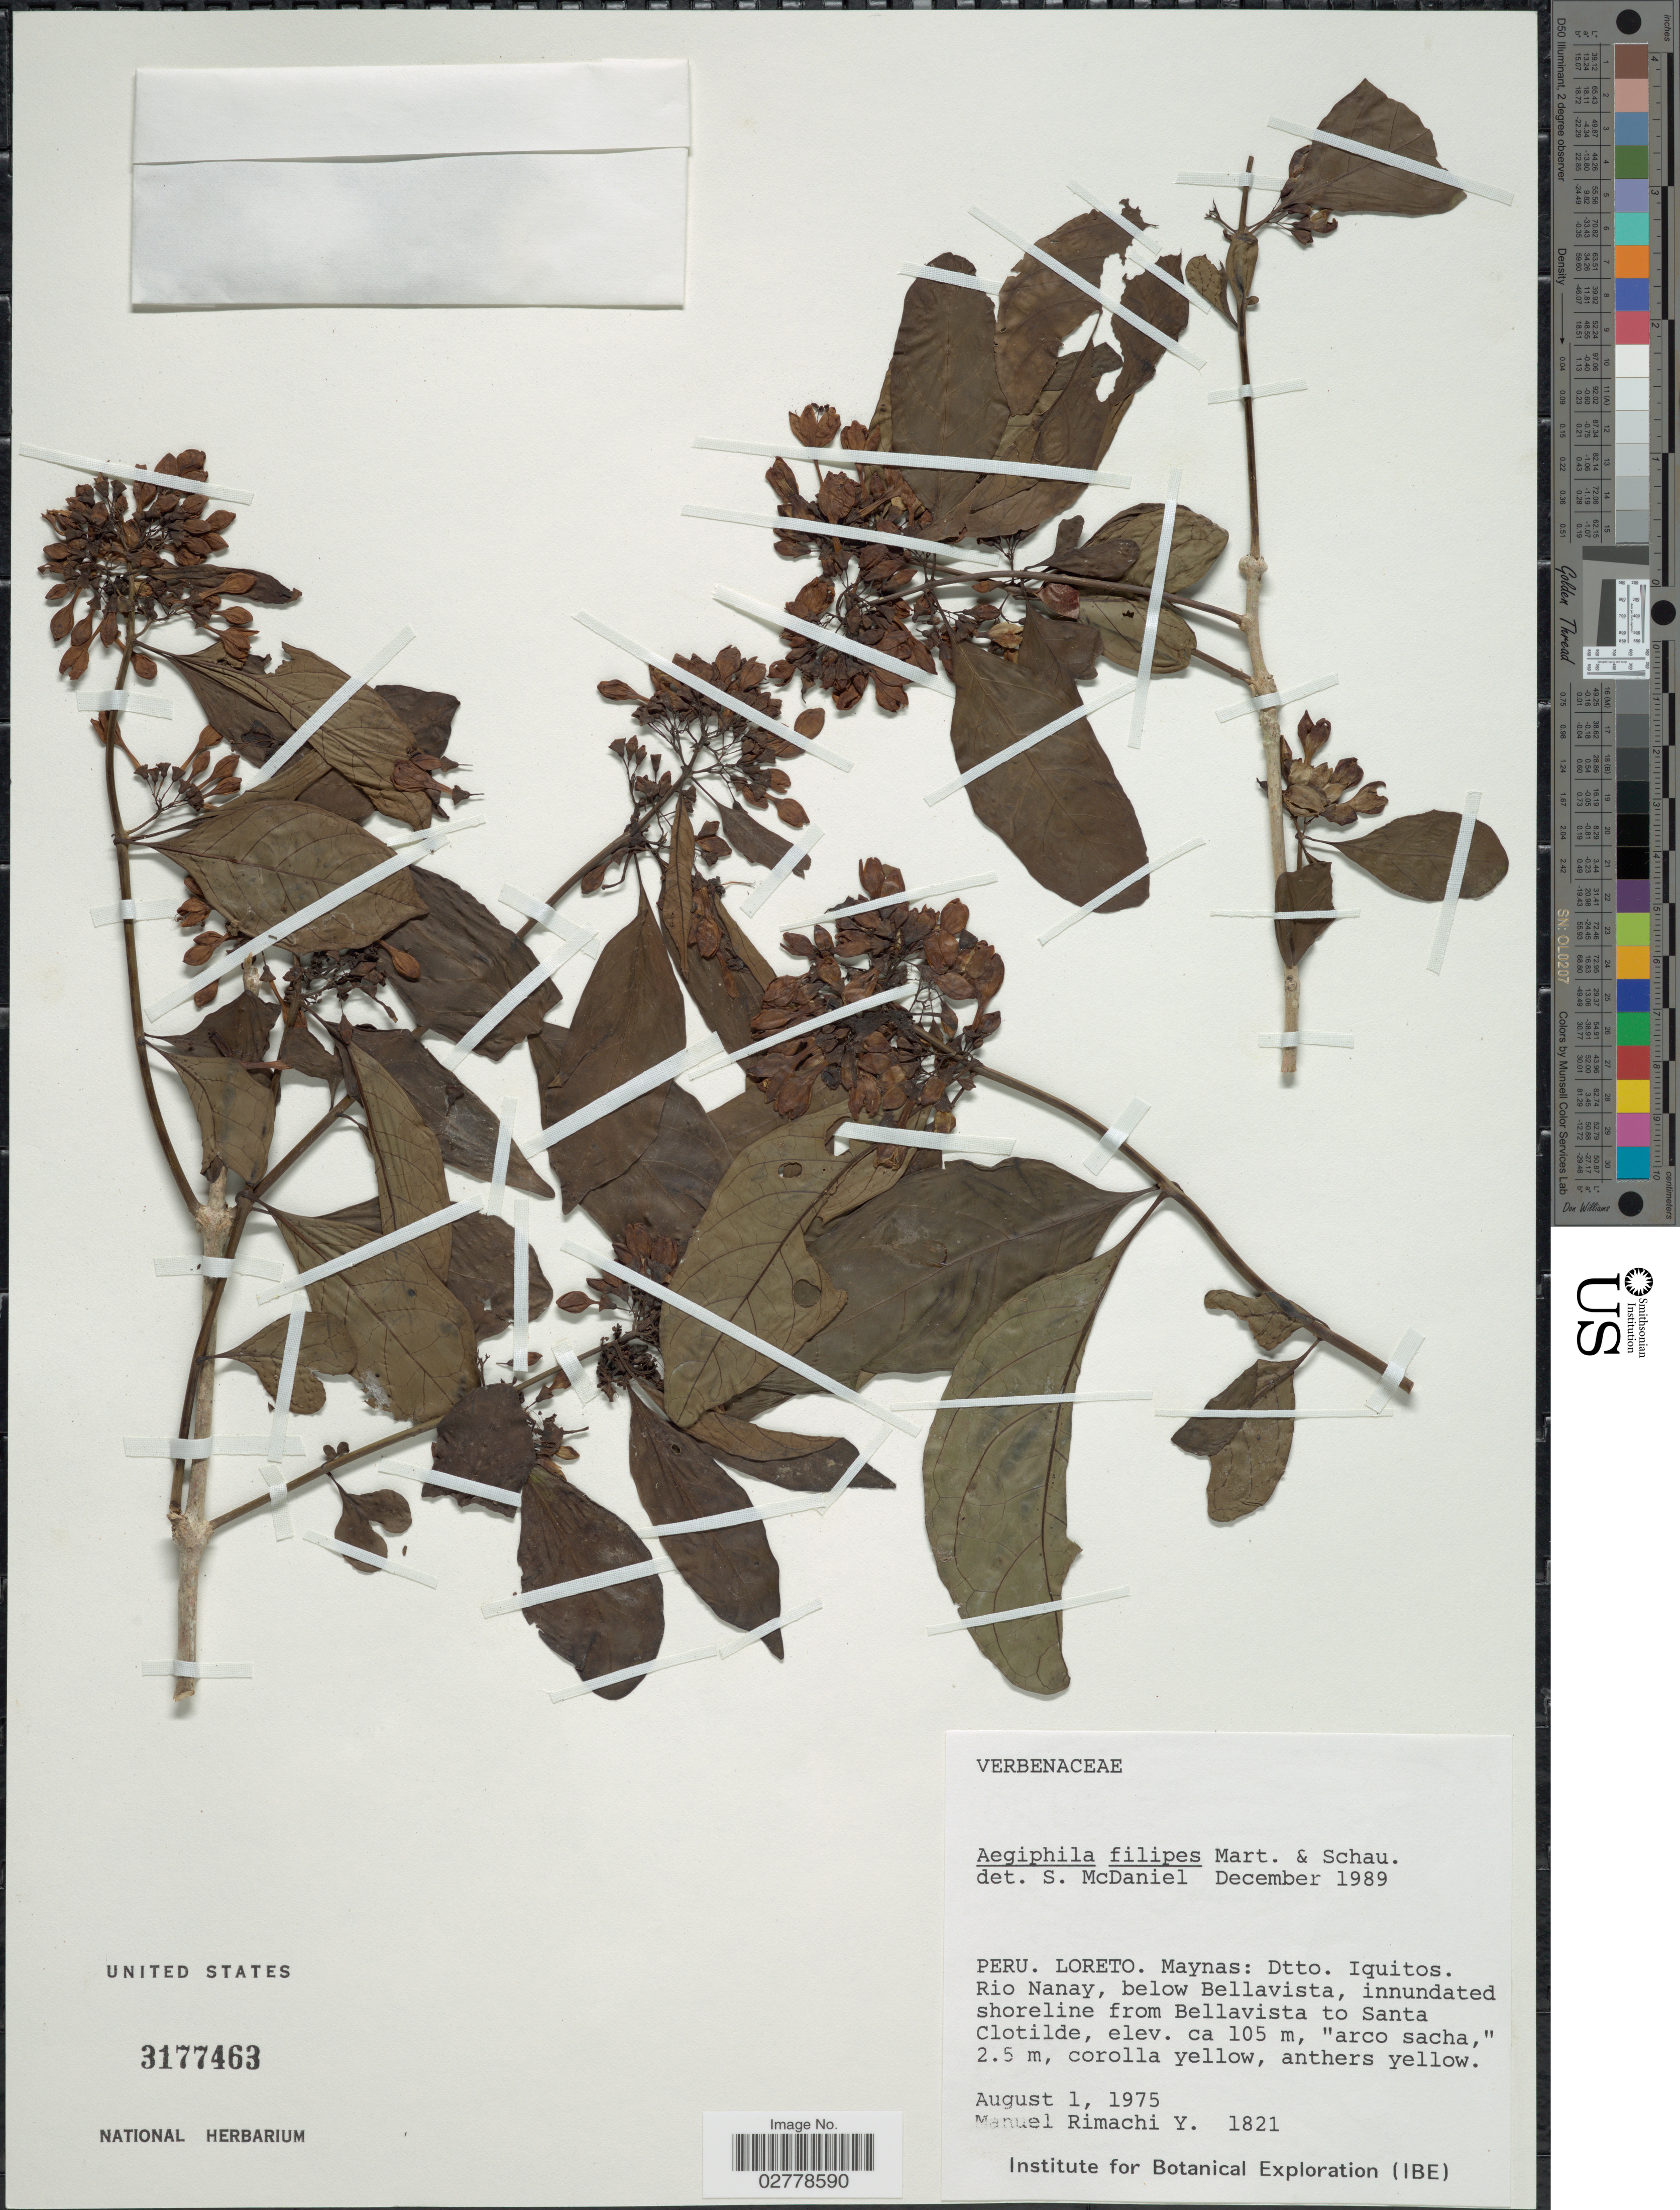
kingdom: Plantae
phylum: Tracheophyta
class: Magnoliopsida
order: Lamiales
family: Lamiaceae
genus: Aegiphila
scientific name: Aegiphila filipes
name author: Mart. & Schauer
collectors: M. Rimachi Y.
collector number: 1821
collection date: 1975-08-01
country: Peru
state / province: Loreto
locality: Maynas: Dtto. Iquitos. Rio Nanay, below Bellavista, innundated shoreline from Bellavista to Santa Clotilde.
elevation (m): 105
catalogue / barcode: US 3177463